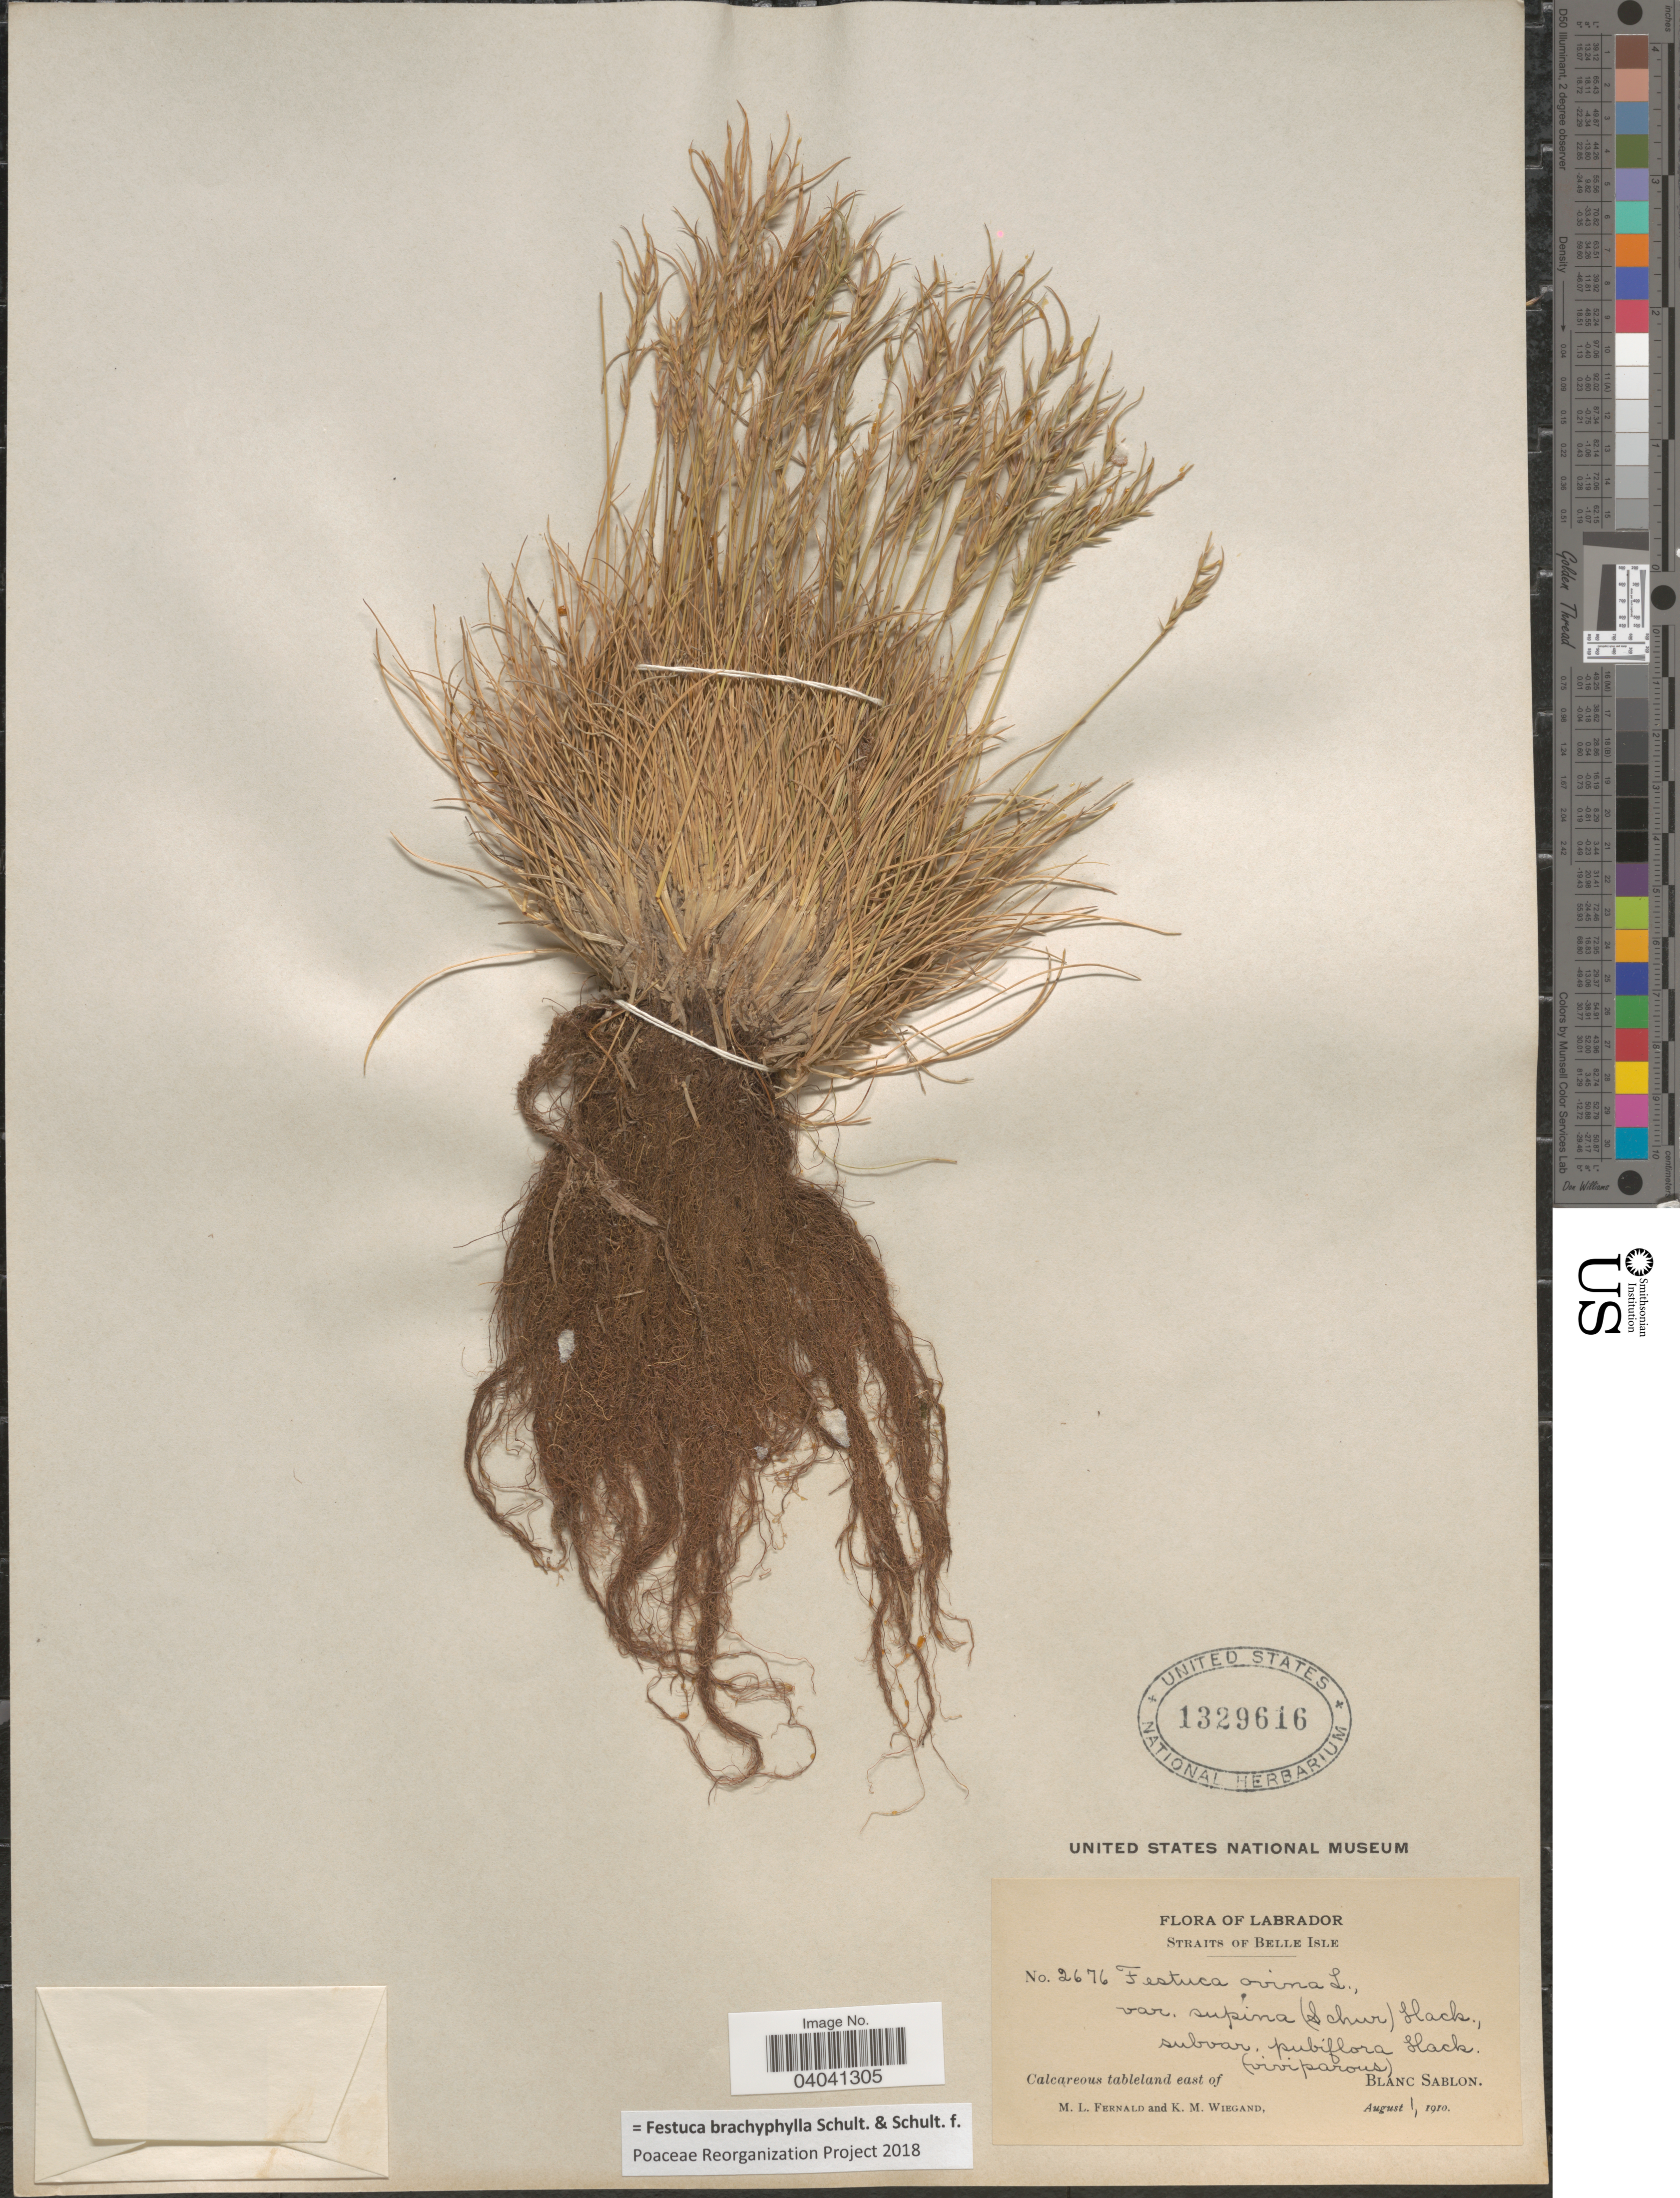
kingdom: Plantae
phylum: Tracheophyta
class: Liliopsida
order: Poales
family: Poaceae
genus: Festuca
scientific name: Festuca brachyphylla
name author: Schult. & Schult. f.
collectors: M. L. Fernald & K. M. Wiegand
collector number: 2676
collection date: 1910-08-01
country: Canada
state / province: Newfoundland and Labrador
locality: Labrador. Straits of Belle Isle. Calcareous tableland east of Blanc Sablon.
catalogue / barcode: US 1329616